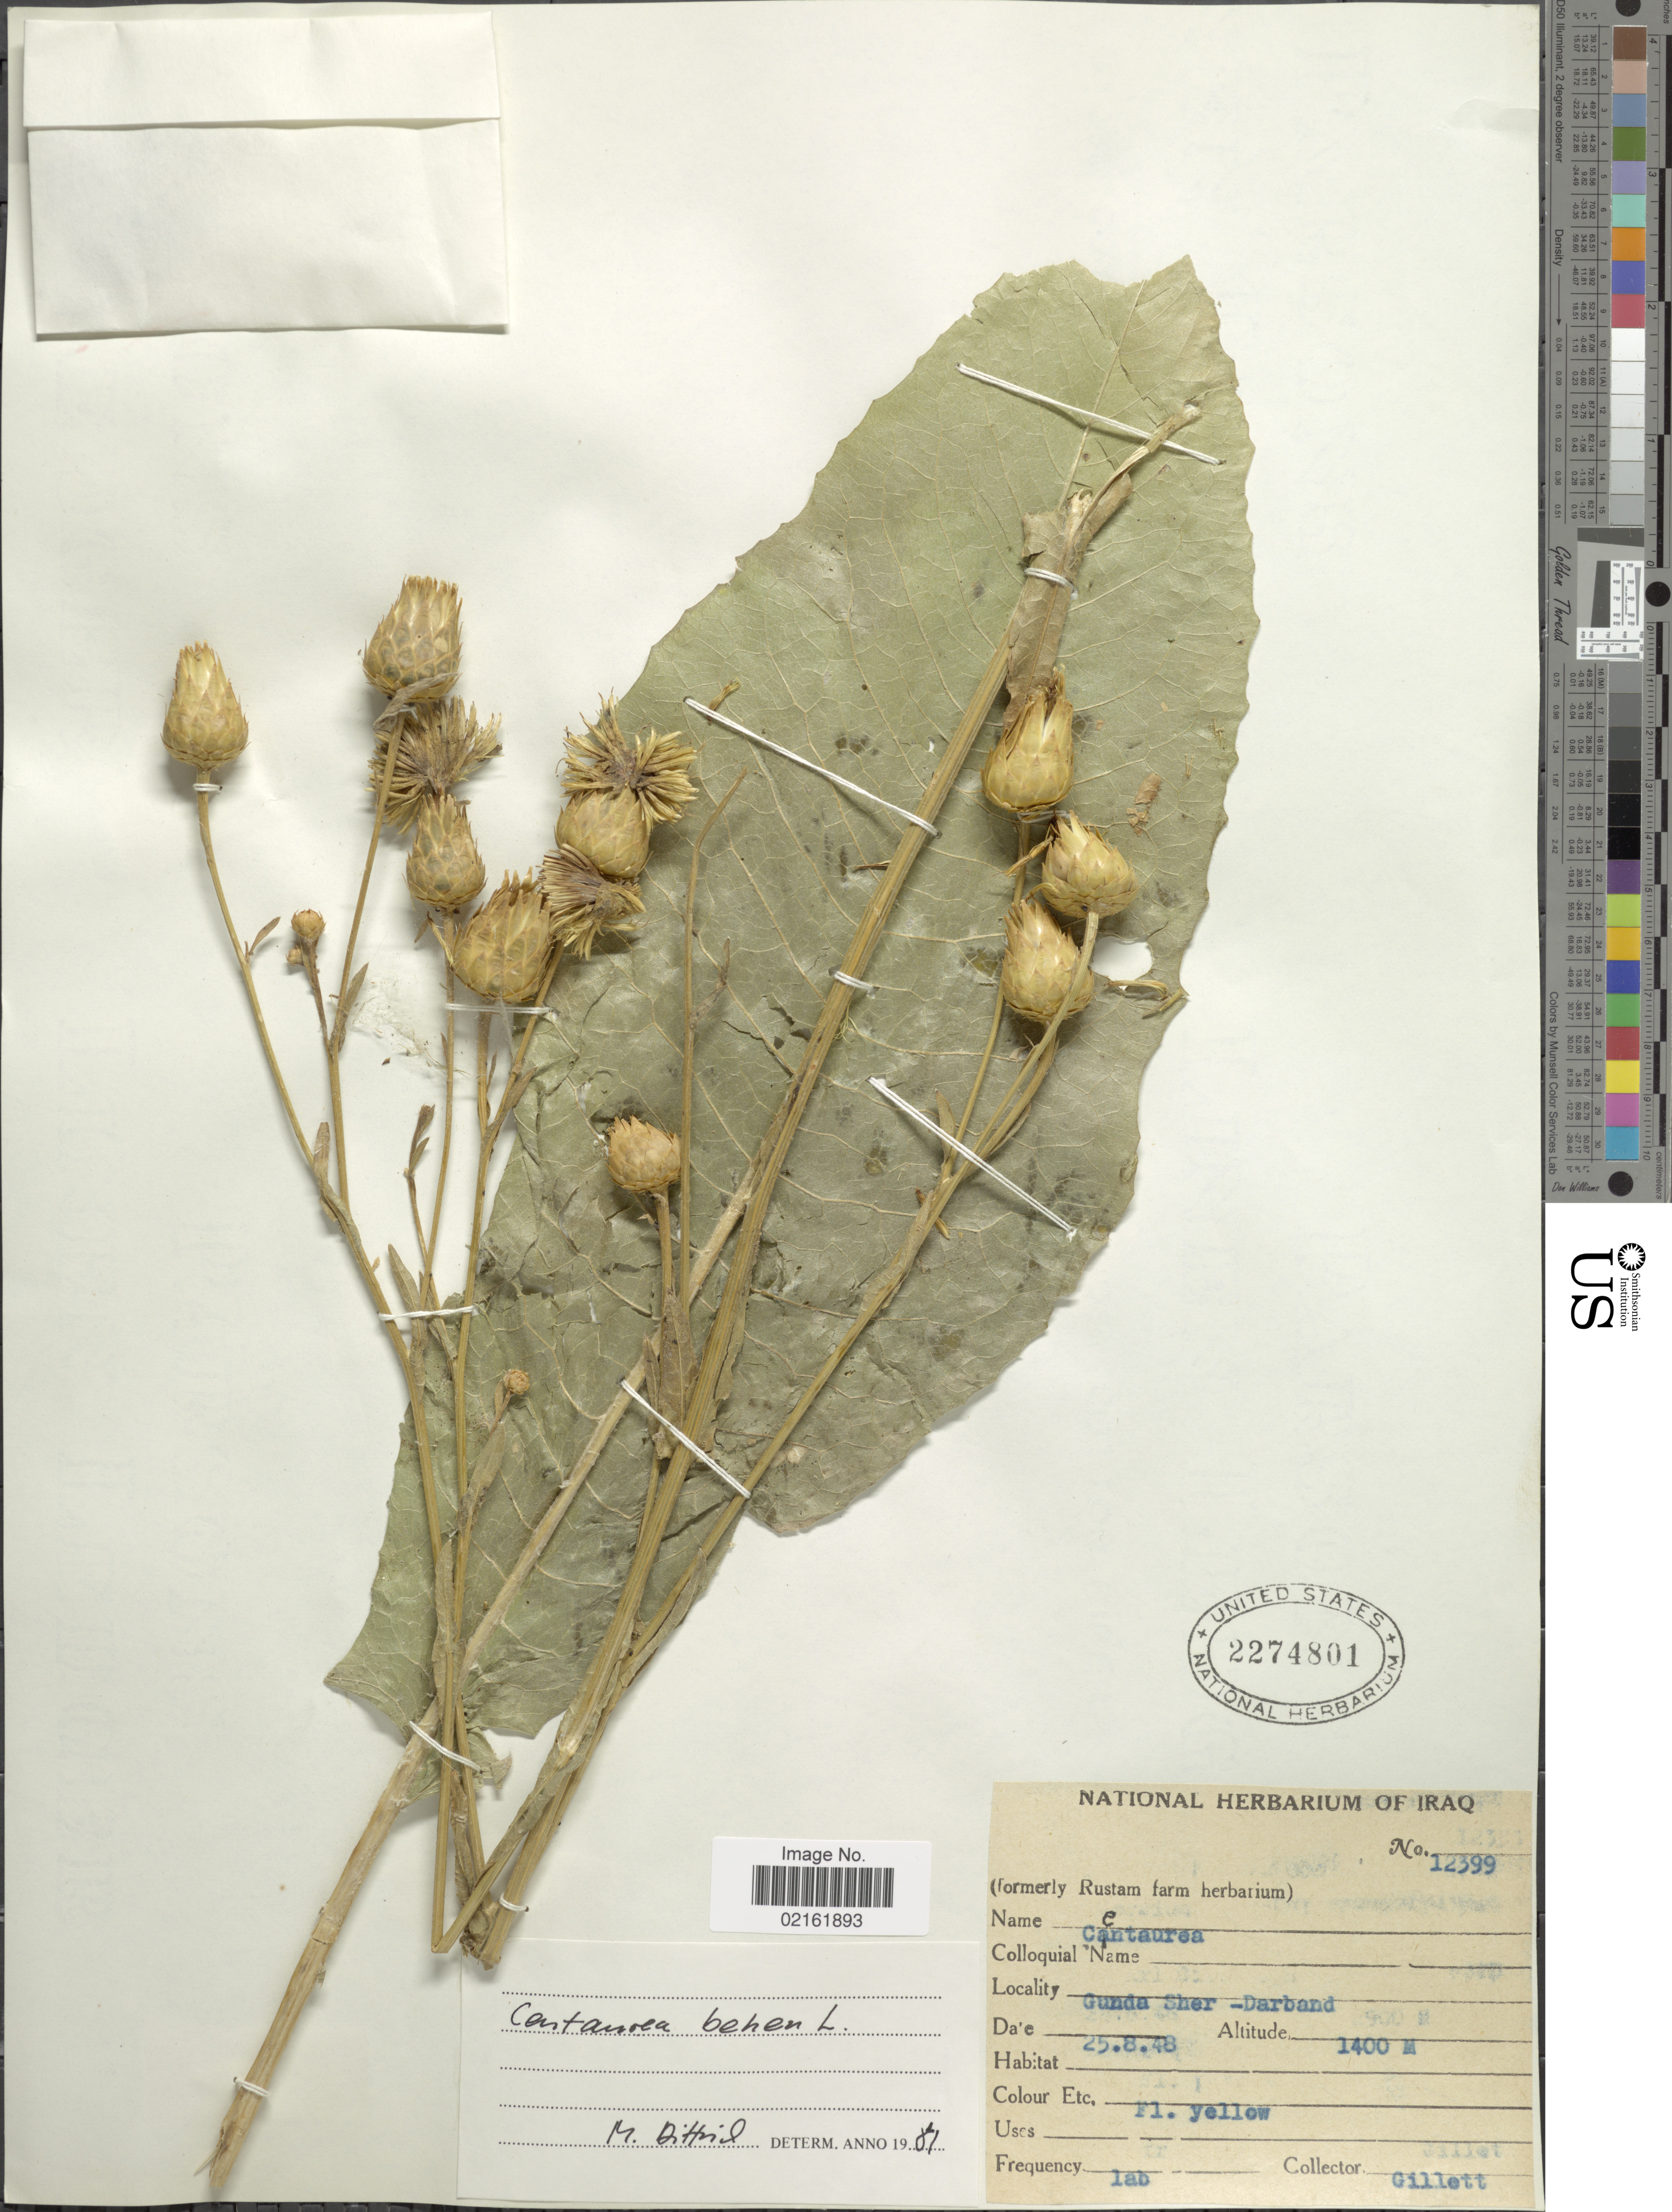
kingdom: Plantae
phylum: Tracheophyta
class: Magnoliopsida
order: Asterales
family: Asteraceae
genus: Centaurea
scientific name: Centaurea behen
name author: L.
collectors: Gillett, --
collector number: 12399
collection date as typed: Transcribed d/m/y: 25/8/48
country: Iran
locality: Gunda Sher -Darband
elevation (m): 1400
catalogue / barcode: US 2274801